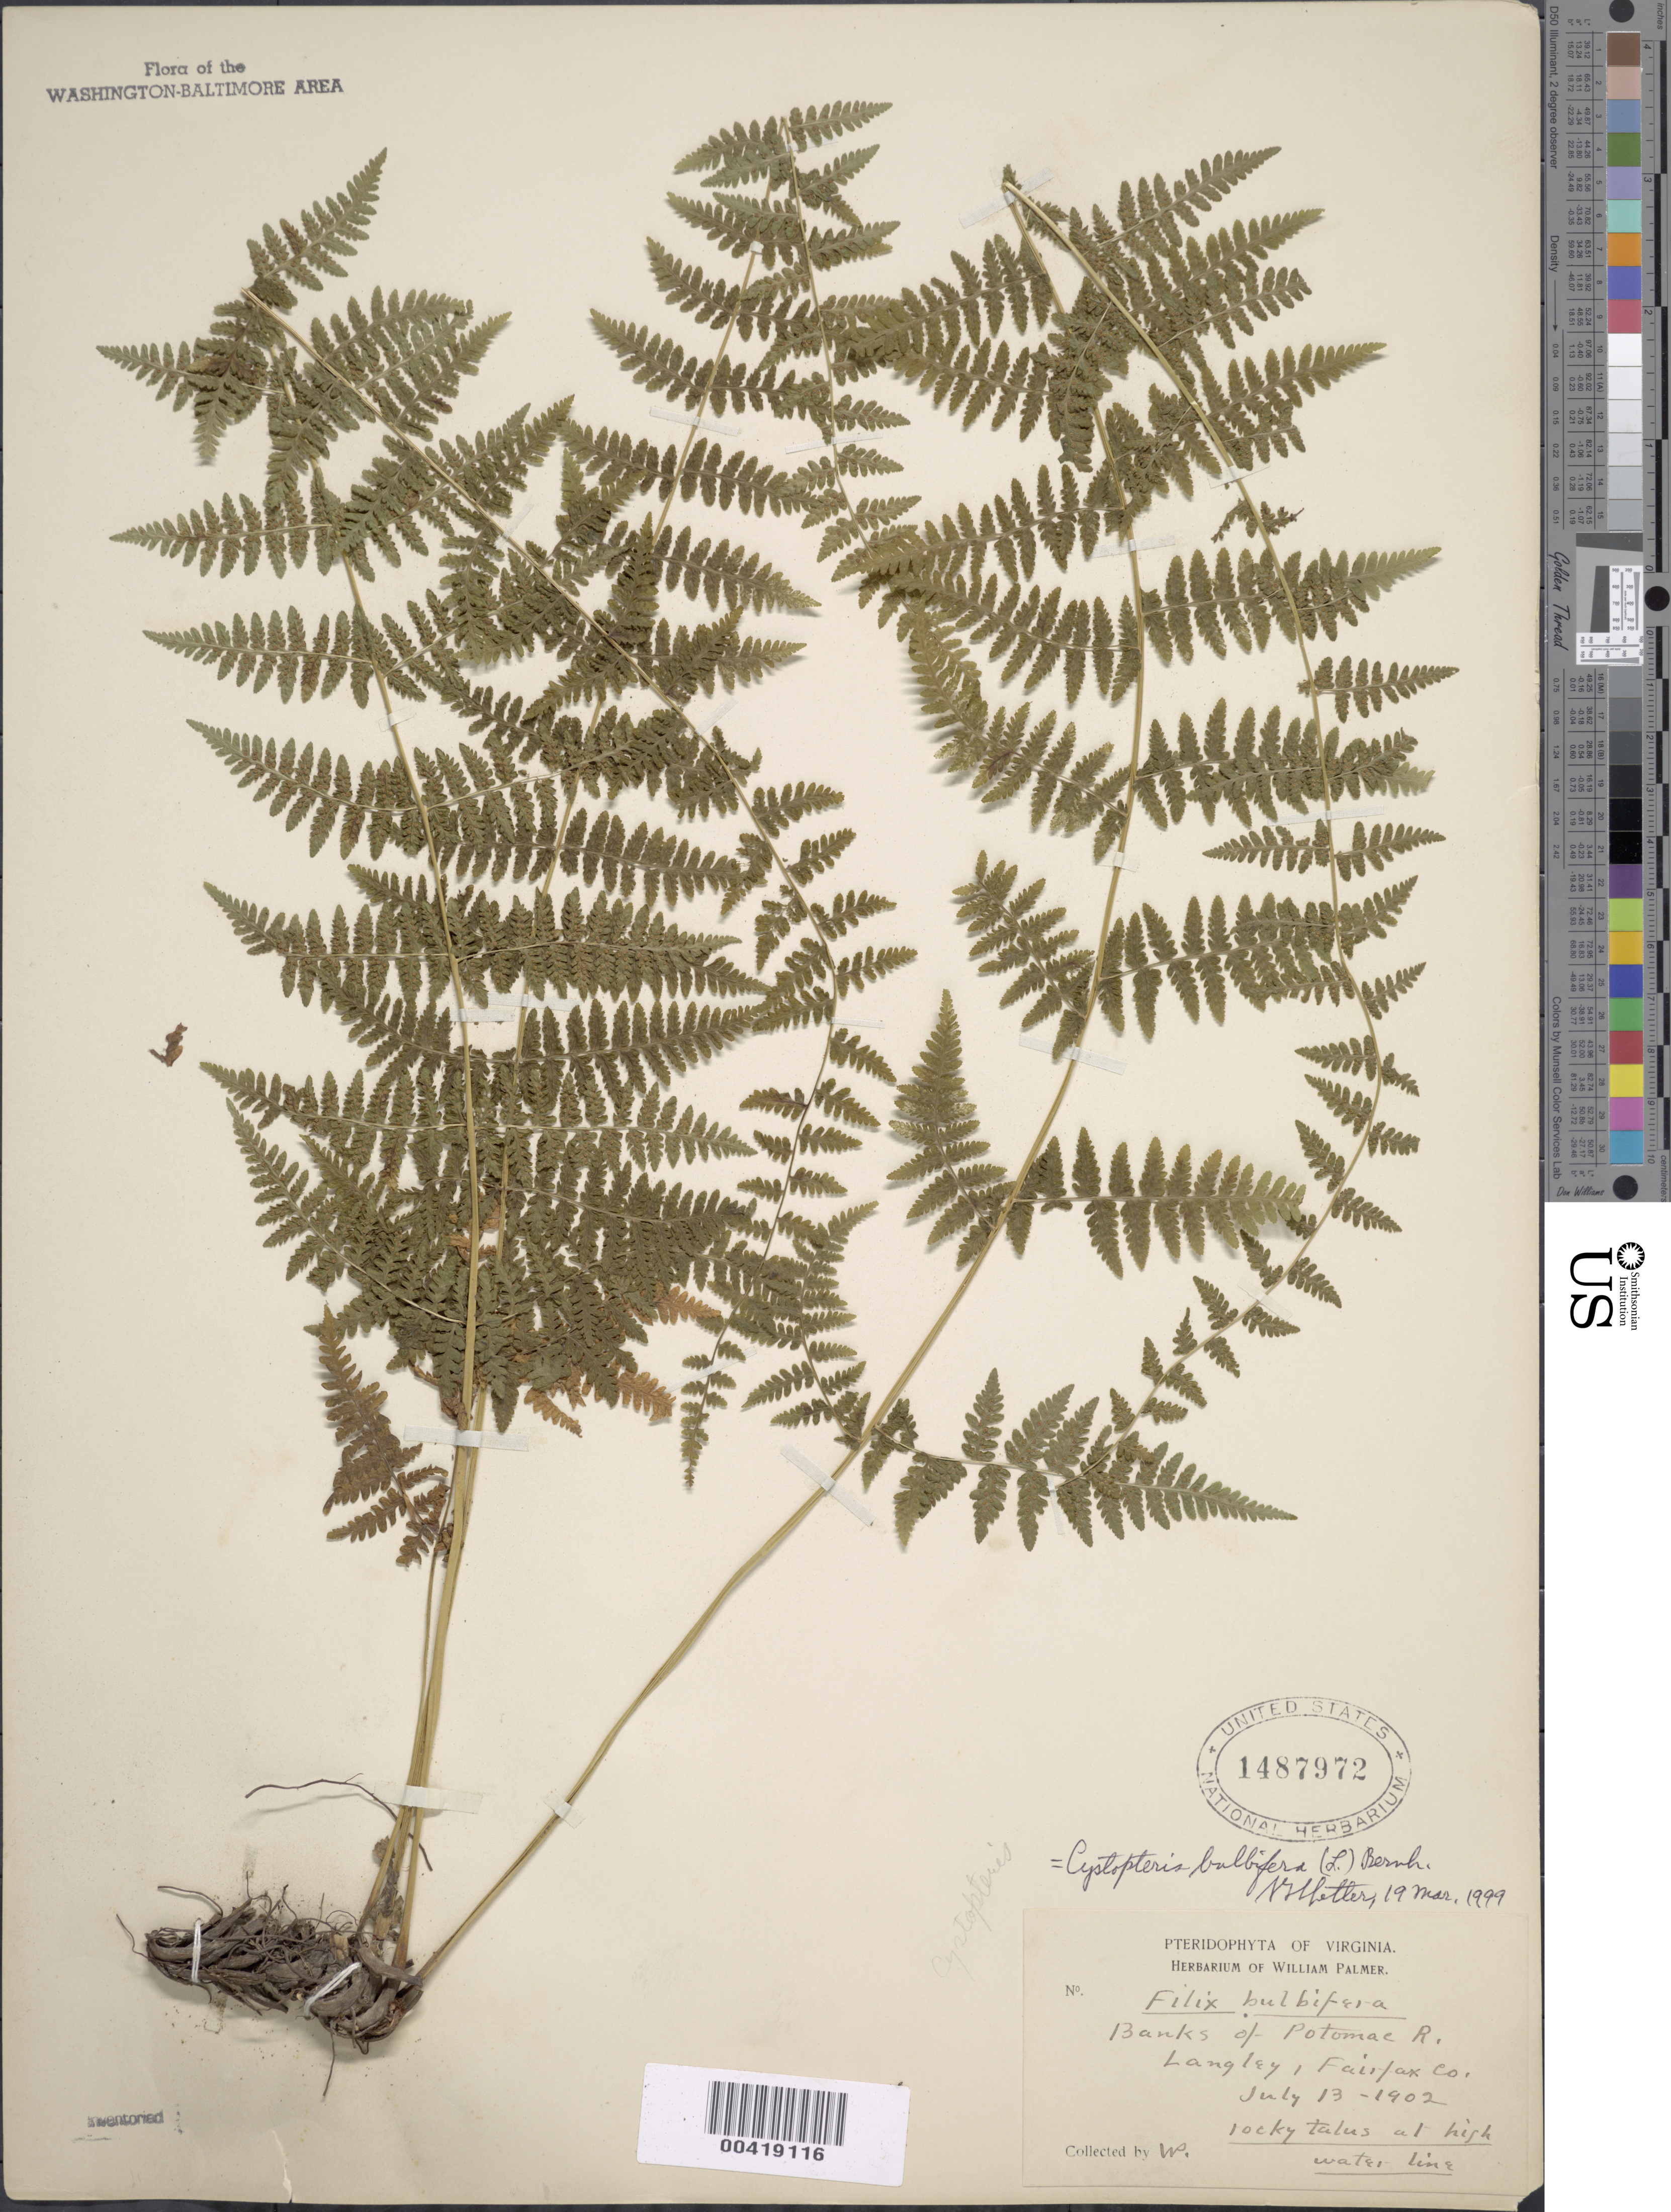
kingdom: Plantae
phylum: Tracheophyta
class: Polypodiopsida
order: Polypodiales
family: Cystopteridaceae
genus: Cystopteris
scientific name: Cystopteris bulbifera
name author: (L.) Bernh.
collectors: W. Palmer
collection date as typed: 13 Jul 1902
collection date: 1902-07-13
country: United States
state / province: Virginia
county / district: Fairfax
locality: Banks of Potomac, Langley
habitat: Rocky talus at high waterline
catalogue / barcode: US 1487972